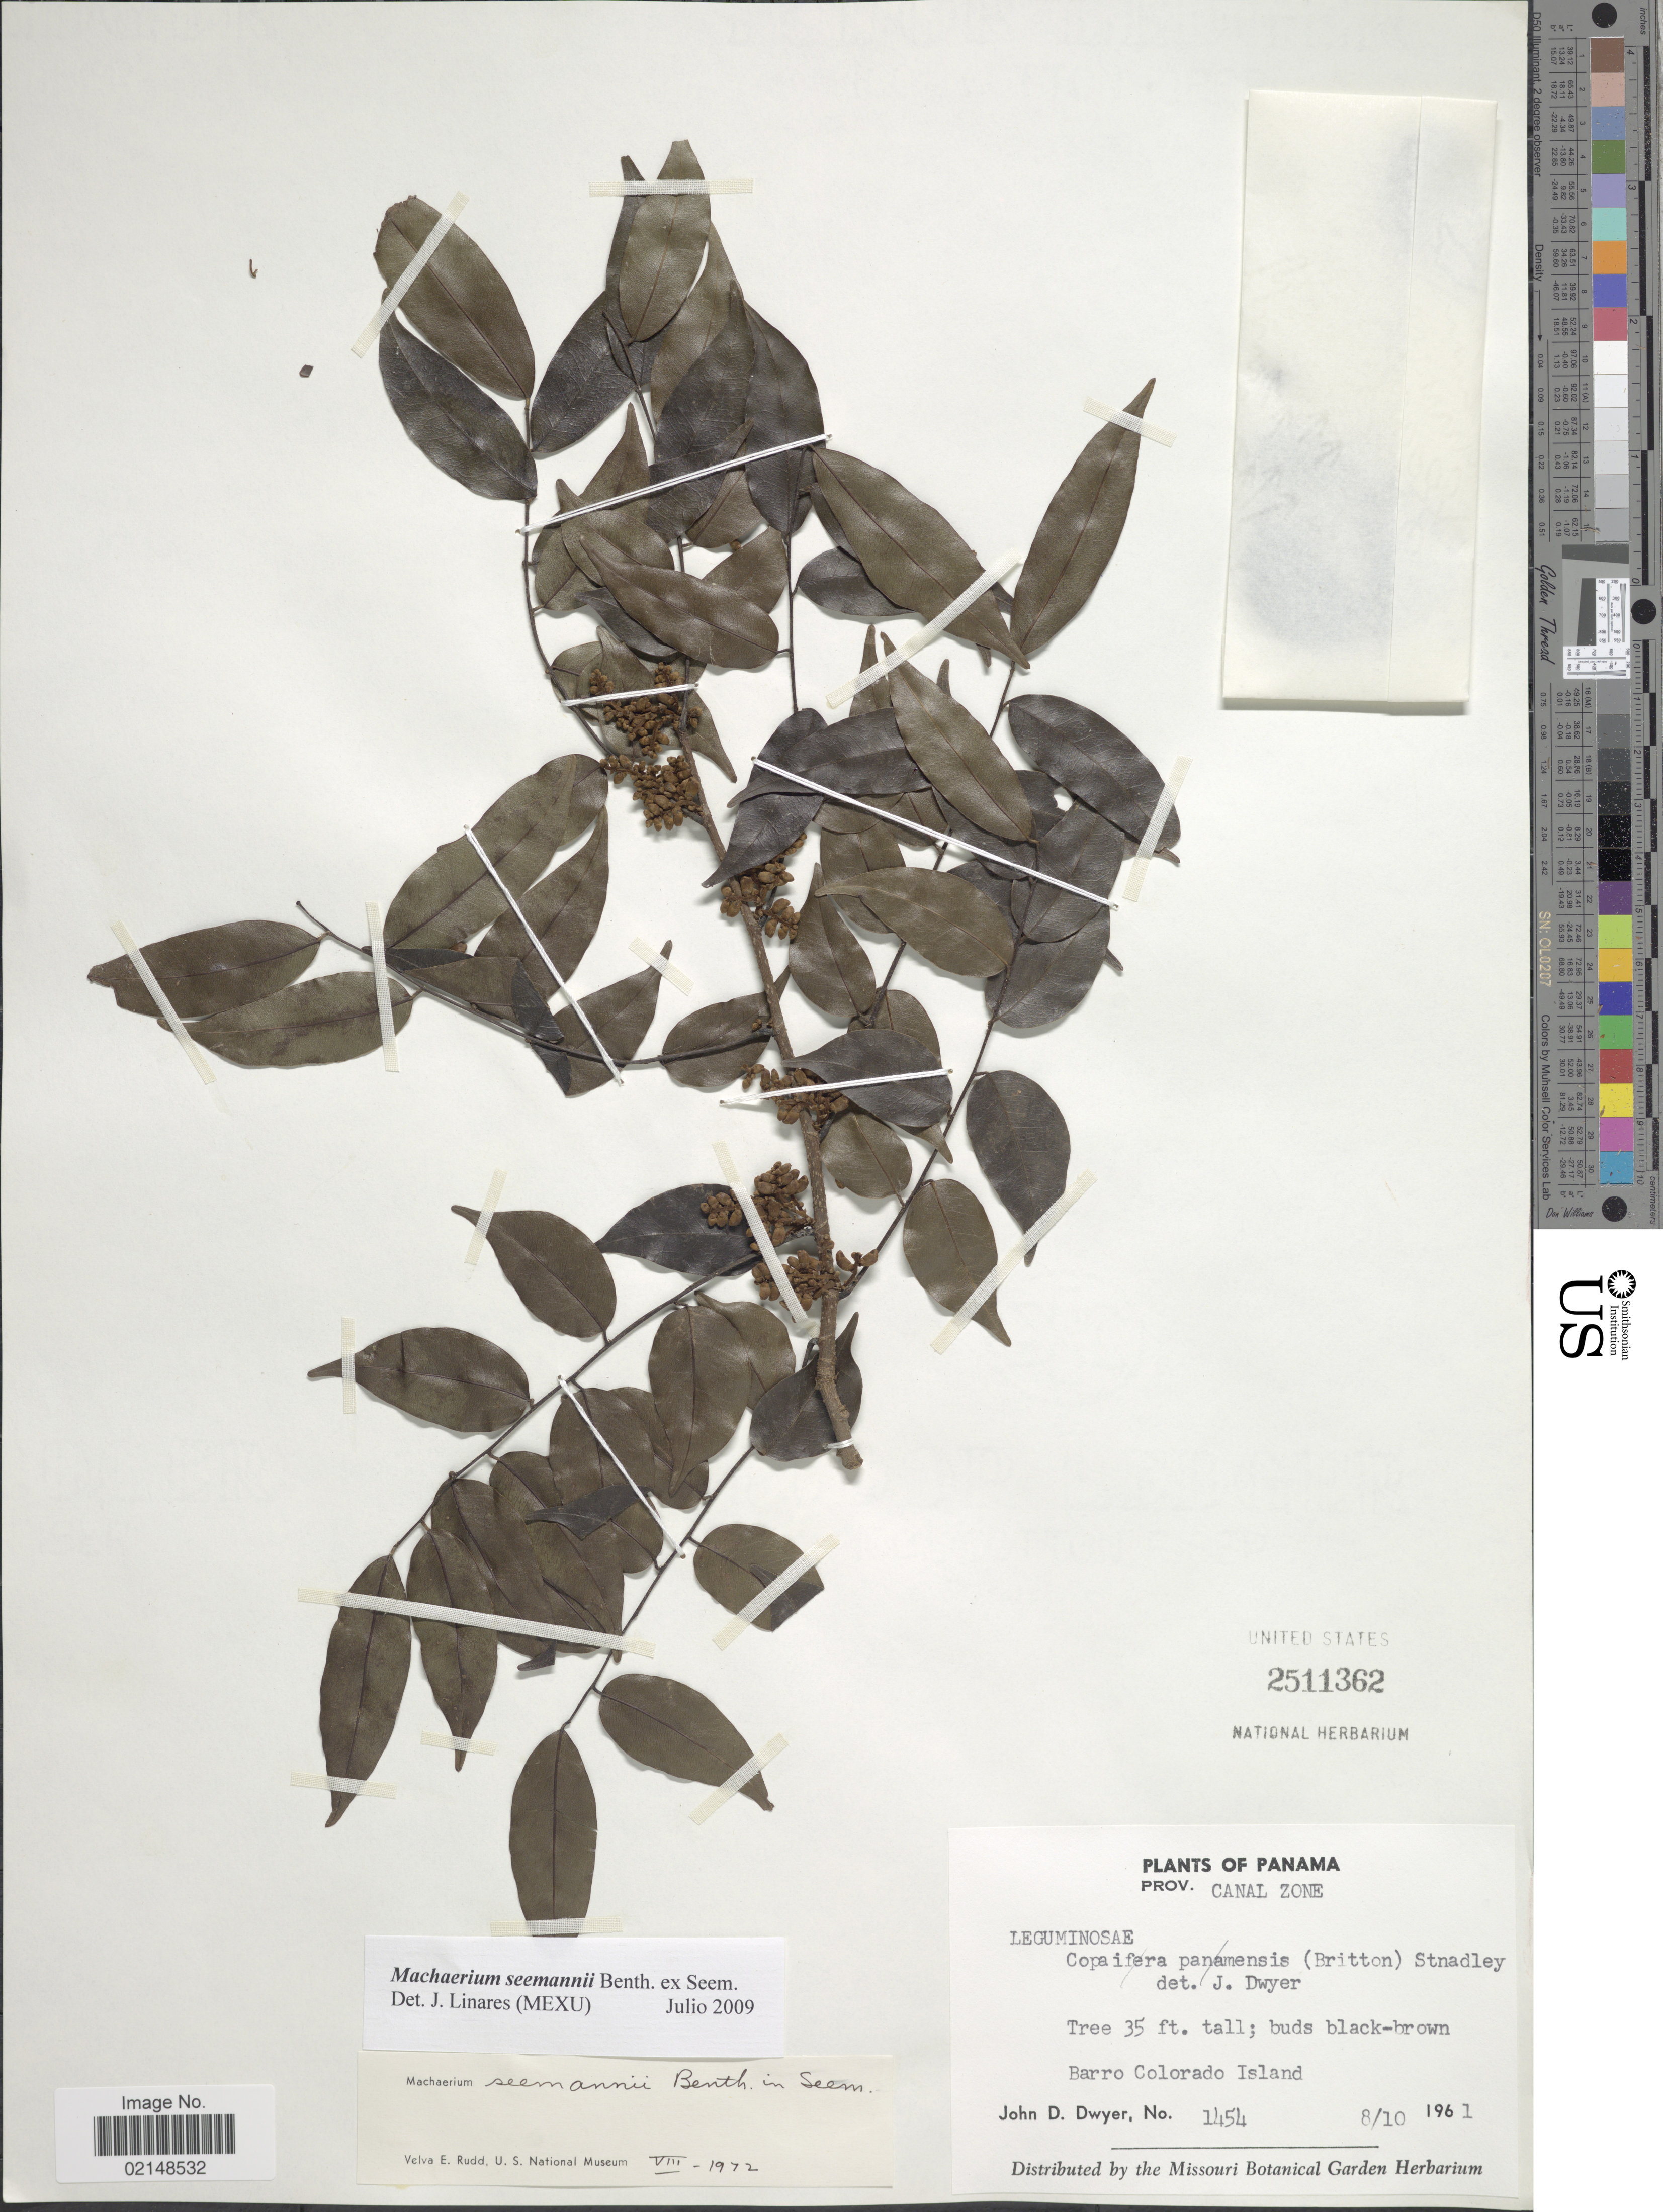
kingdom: Plantae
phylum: Tracheophyta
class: Magnoliopsida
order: Fabales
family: Fabaceae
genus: Machaerium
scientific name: Machaerium seemanni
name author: Benth. in Seem.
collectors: J. D. Dwyer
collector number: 1454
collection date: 1961-10-08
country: Panama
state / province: Panamá Oeste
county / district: Canal Zone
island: Barro Colorado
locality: Prov. Canal Zone. Barro Colorado Island.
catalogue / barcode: US 2511362